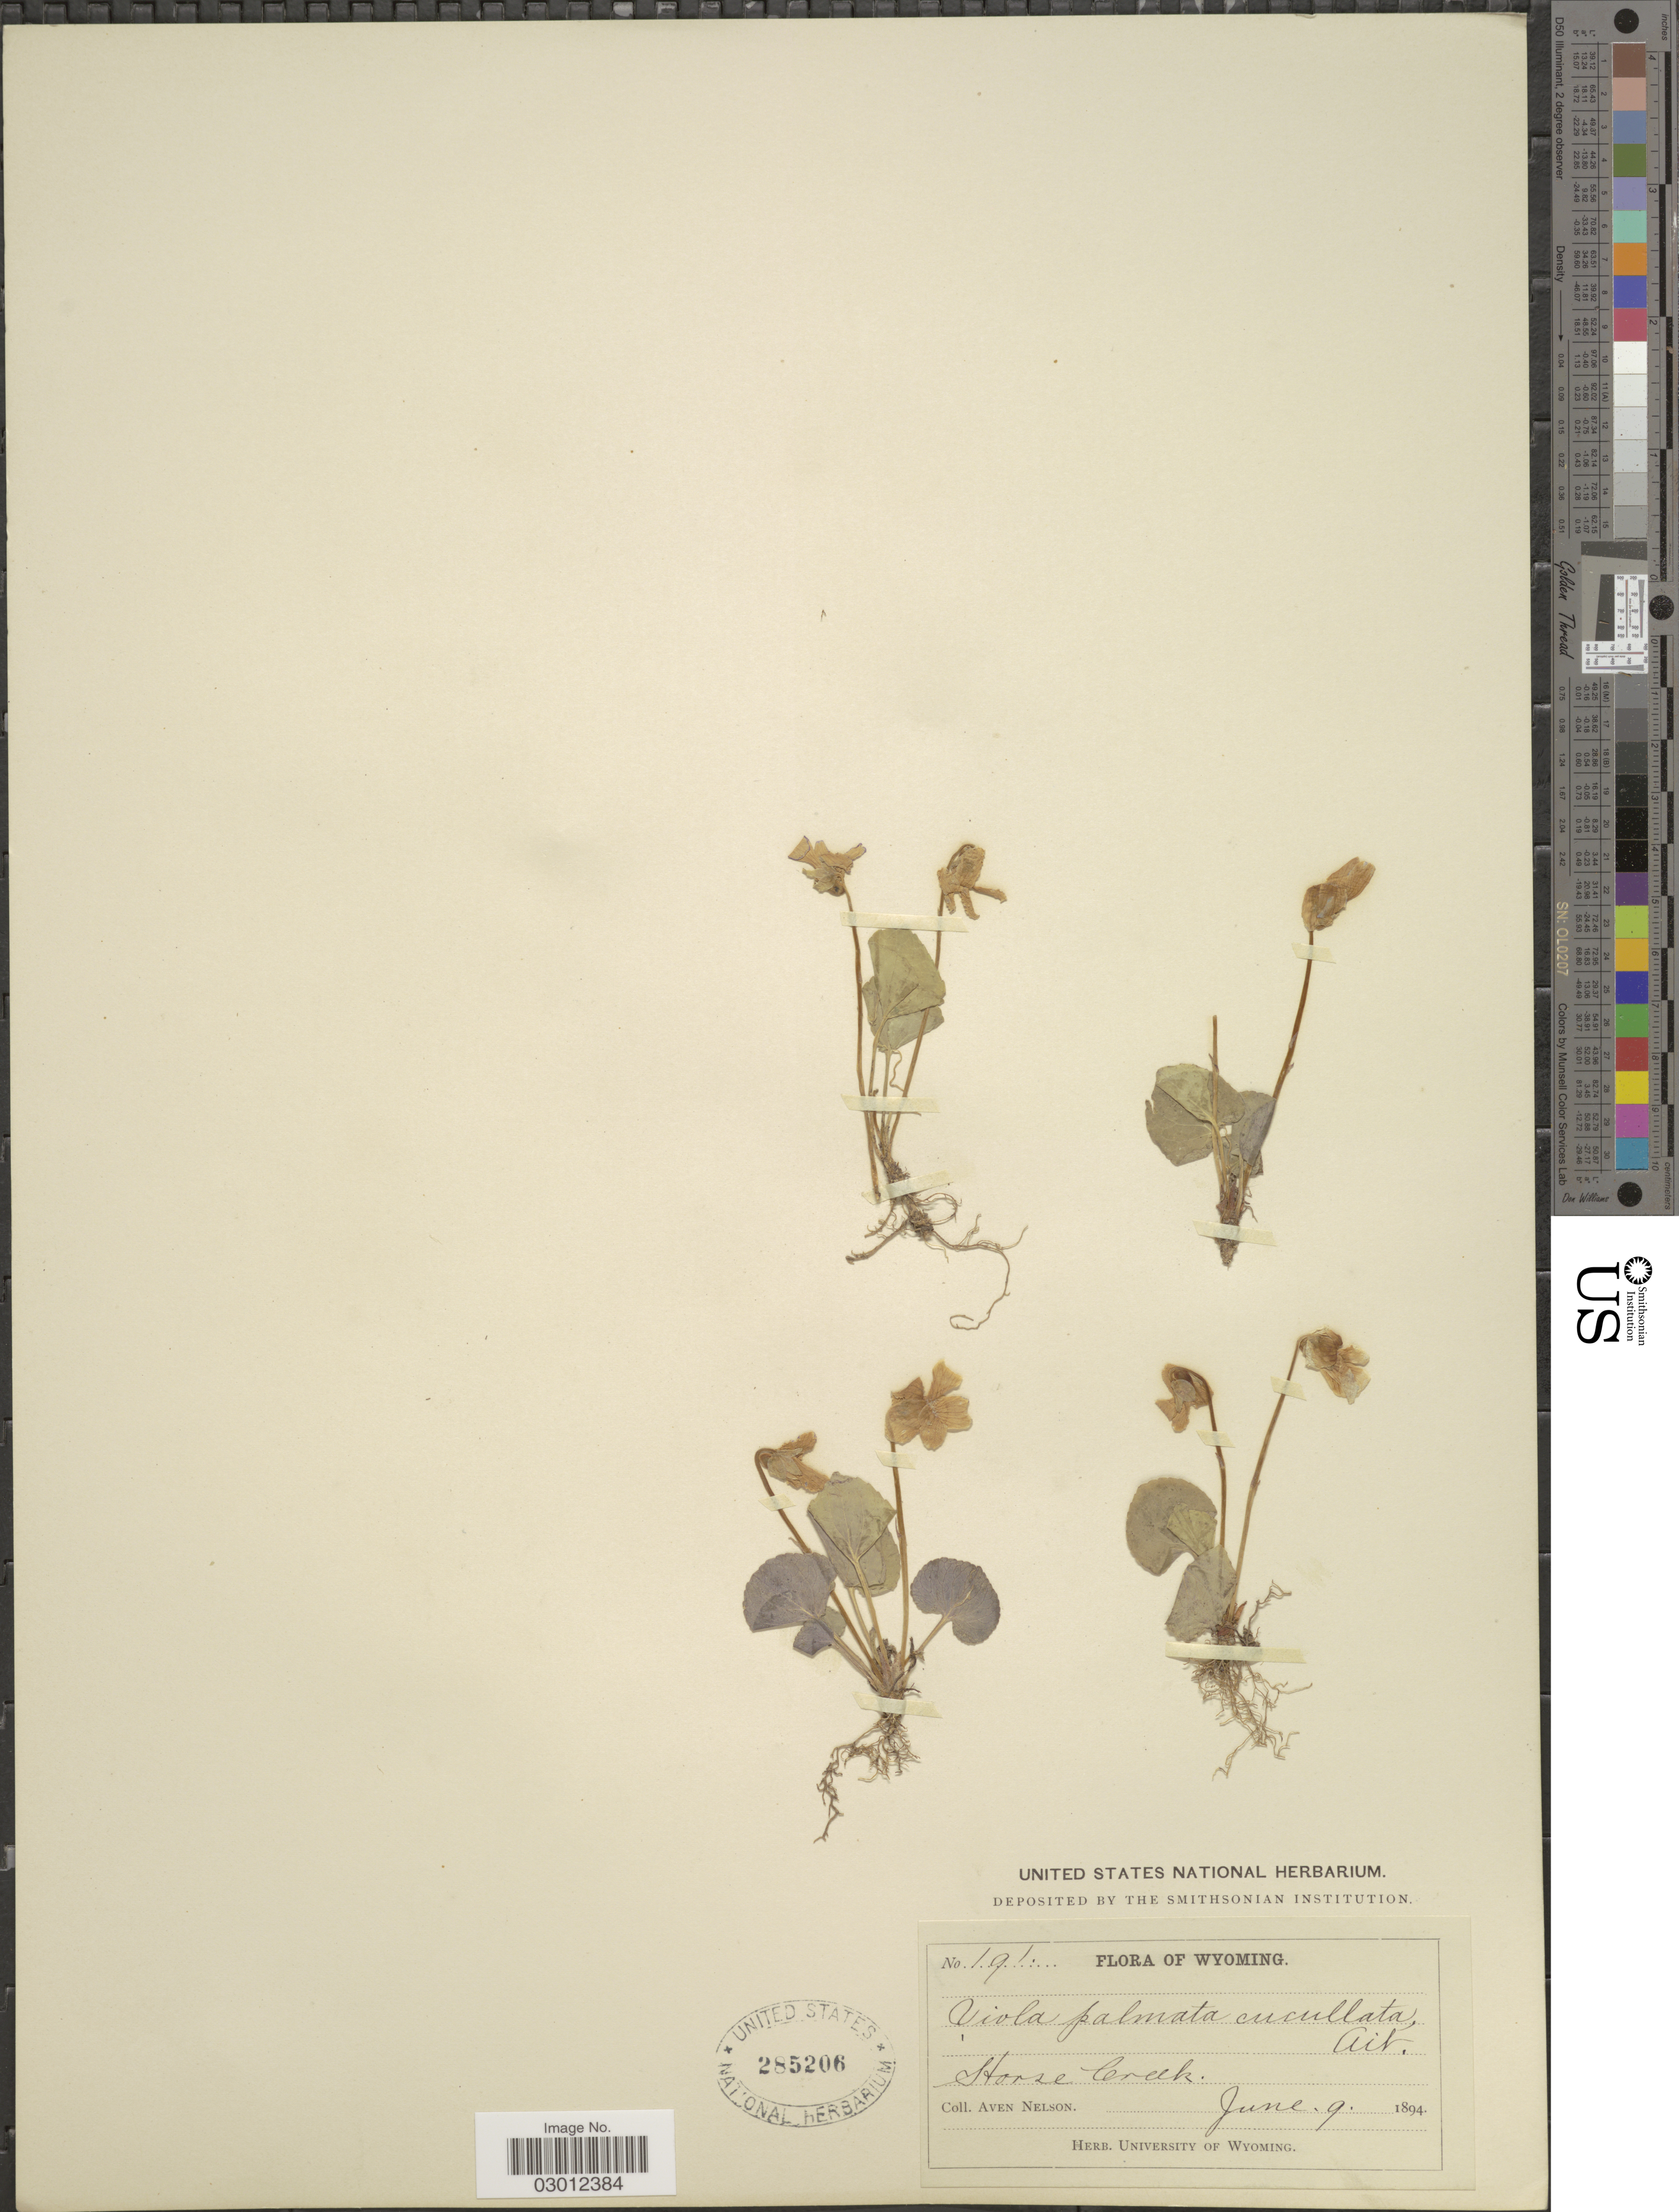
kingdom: Plantae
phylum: Tracheophyta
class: Magnoliopsida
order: Malpighiales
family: Violaceae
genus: Viola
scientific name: Viola nephrophylla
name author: Greene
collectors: A. Nelson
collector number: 191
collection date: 1894-06-09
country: United States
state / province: Wyoming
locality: Horse Creek.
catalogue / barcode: US 285206